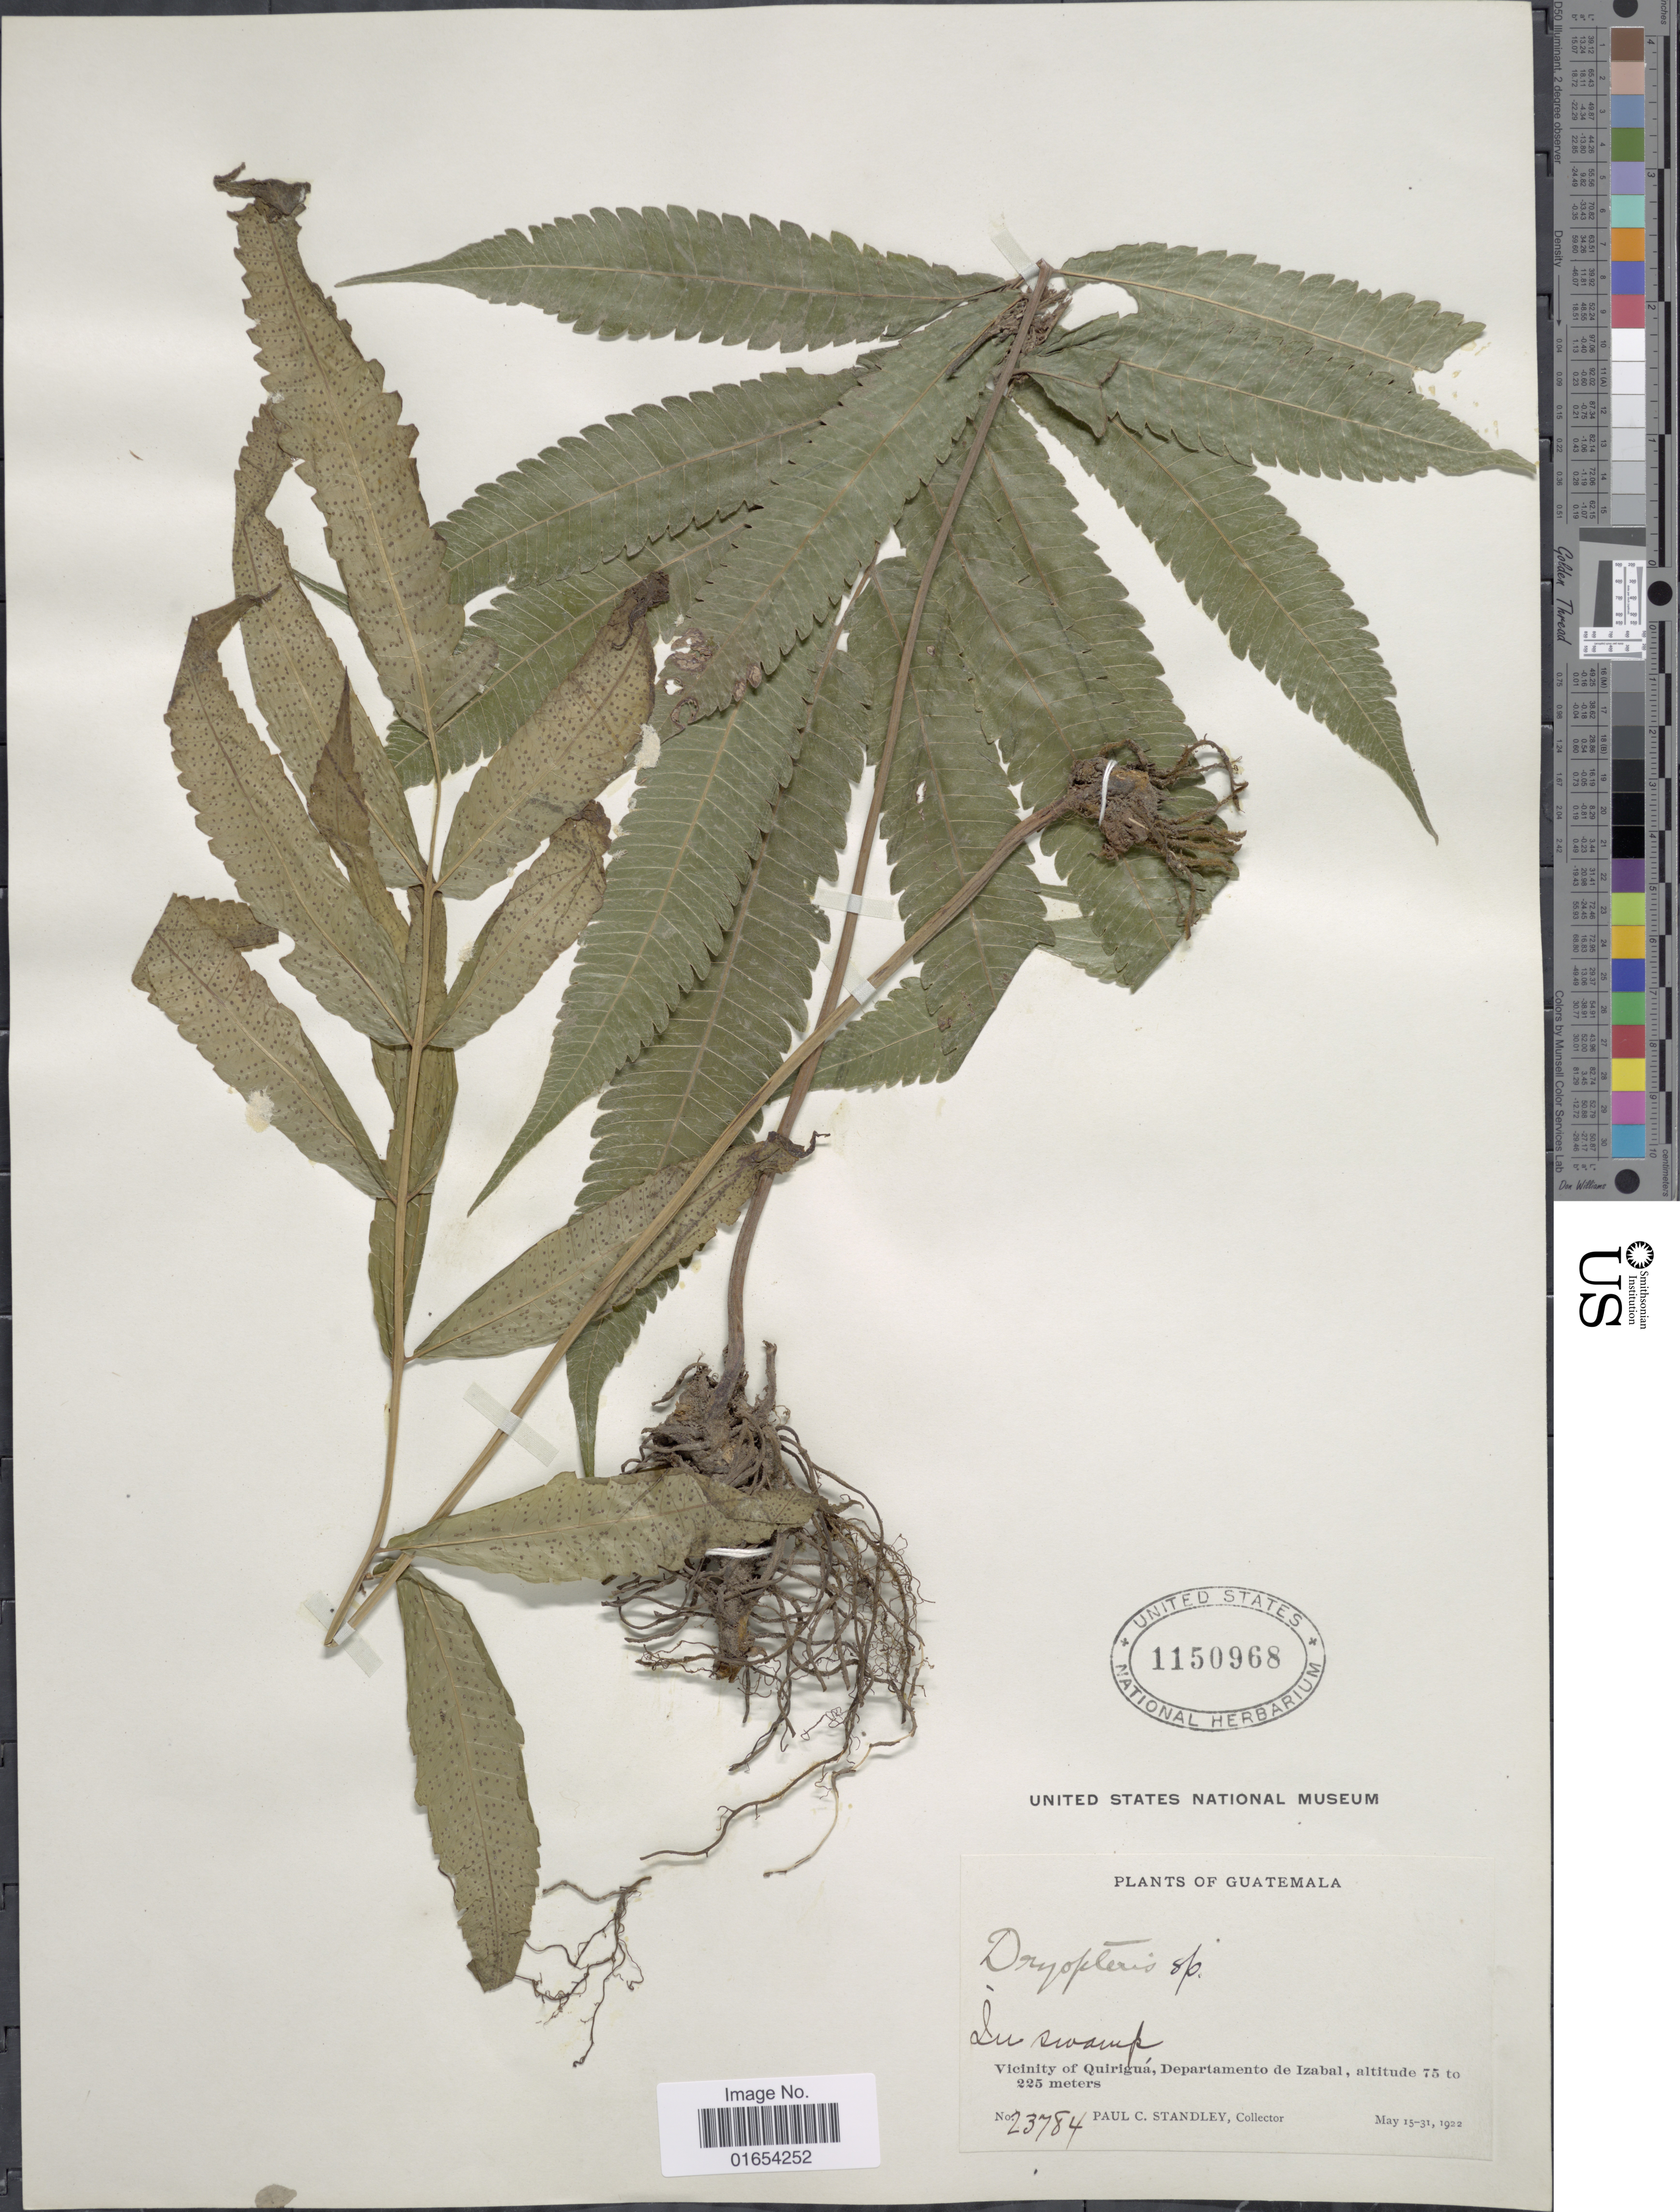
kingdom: Plantae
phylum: Tracheophyta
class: Polypodiopsida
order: Polypodiales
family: Thelypteridaceae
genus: Goniopteris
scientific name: Goniopteris obliterata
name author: (Sw.) C. Presl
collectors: P. C. Standley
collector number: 23784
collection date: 1922-05-15/1922-05-31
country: Guatemala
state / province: Izabal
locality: Vicinity of Quirigua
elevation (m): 75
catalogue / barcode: US 1150968